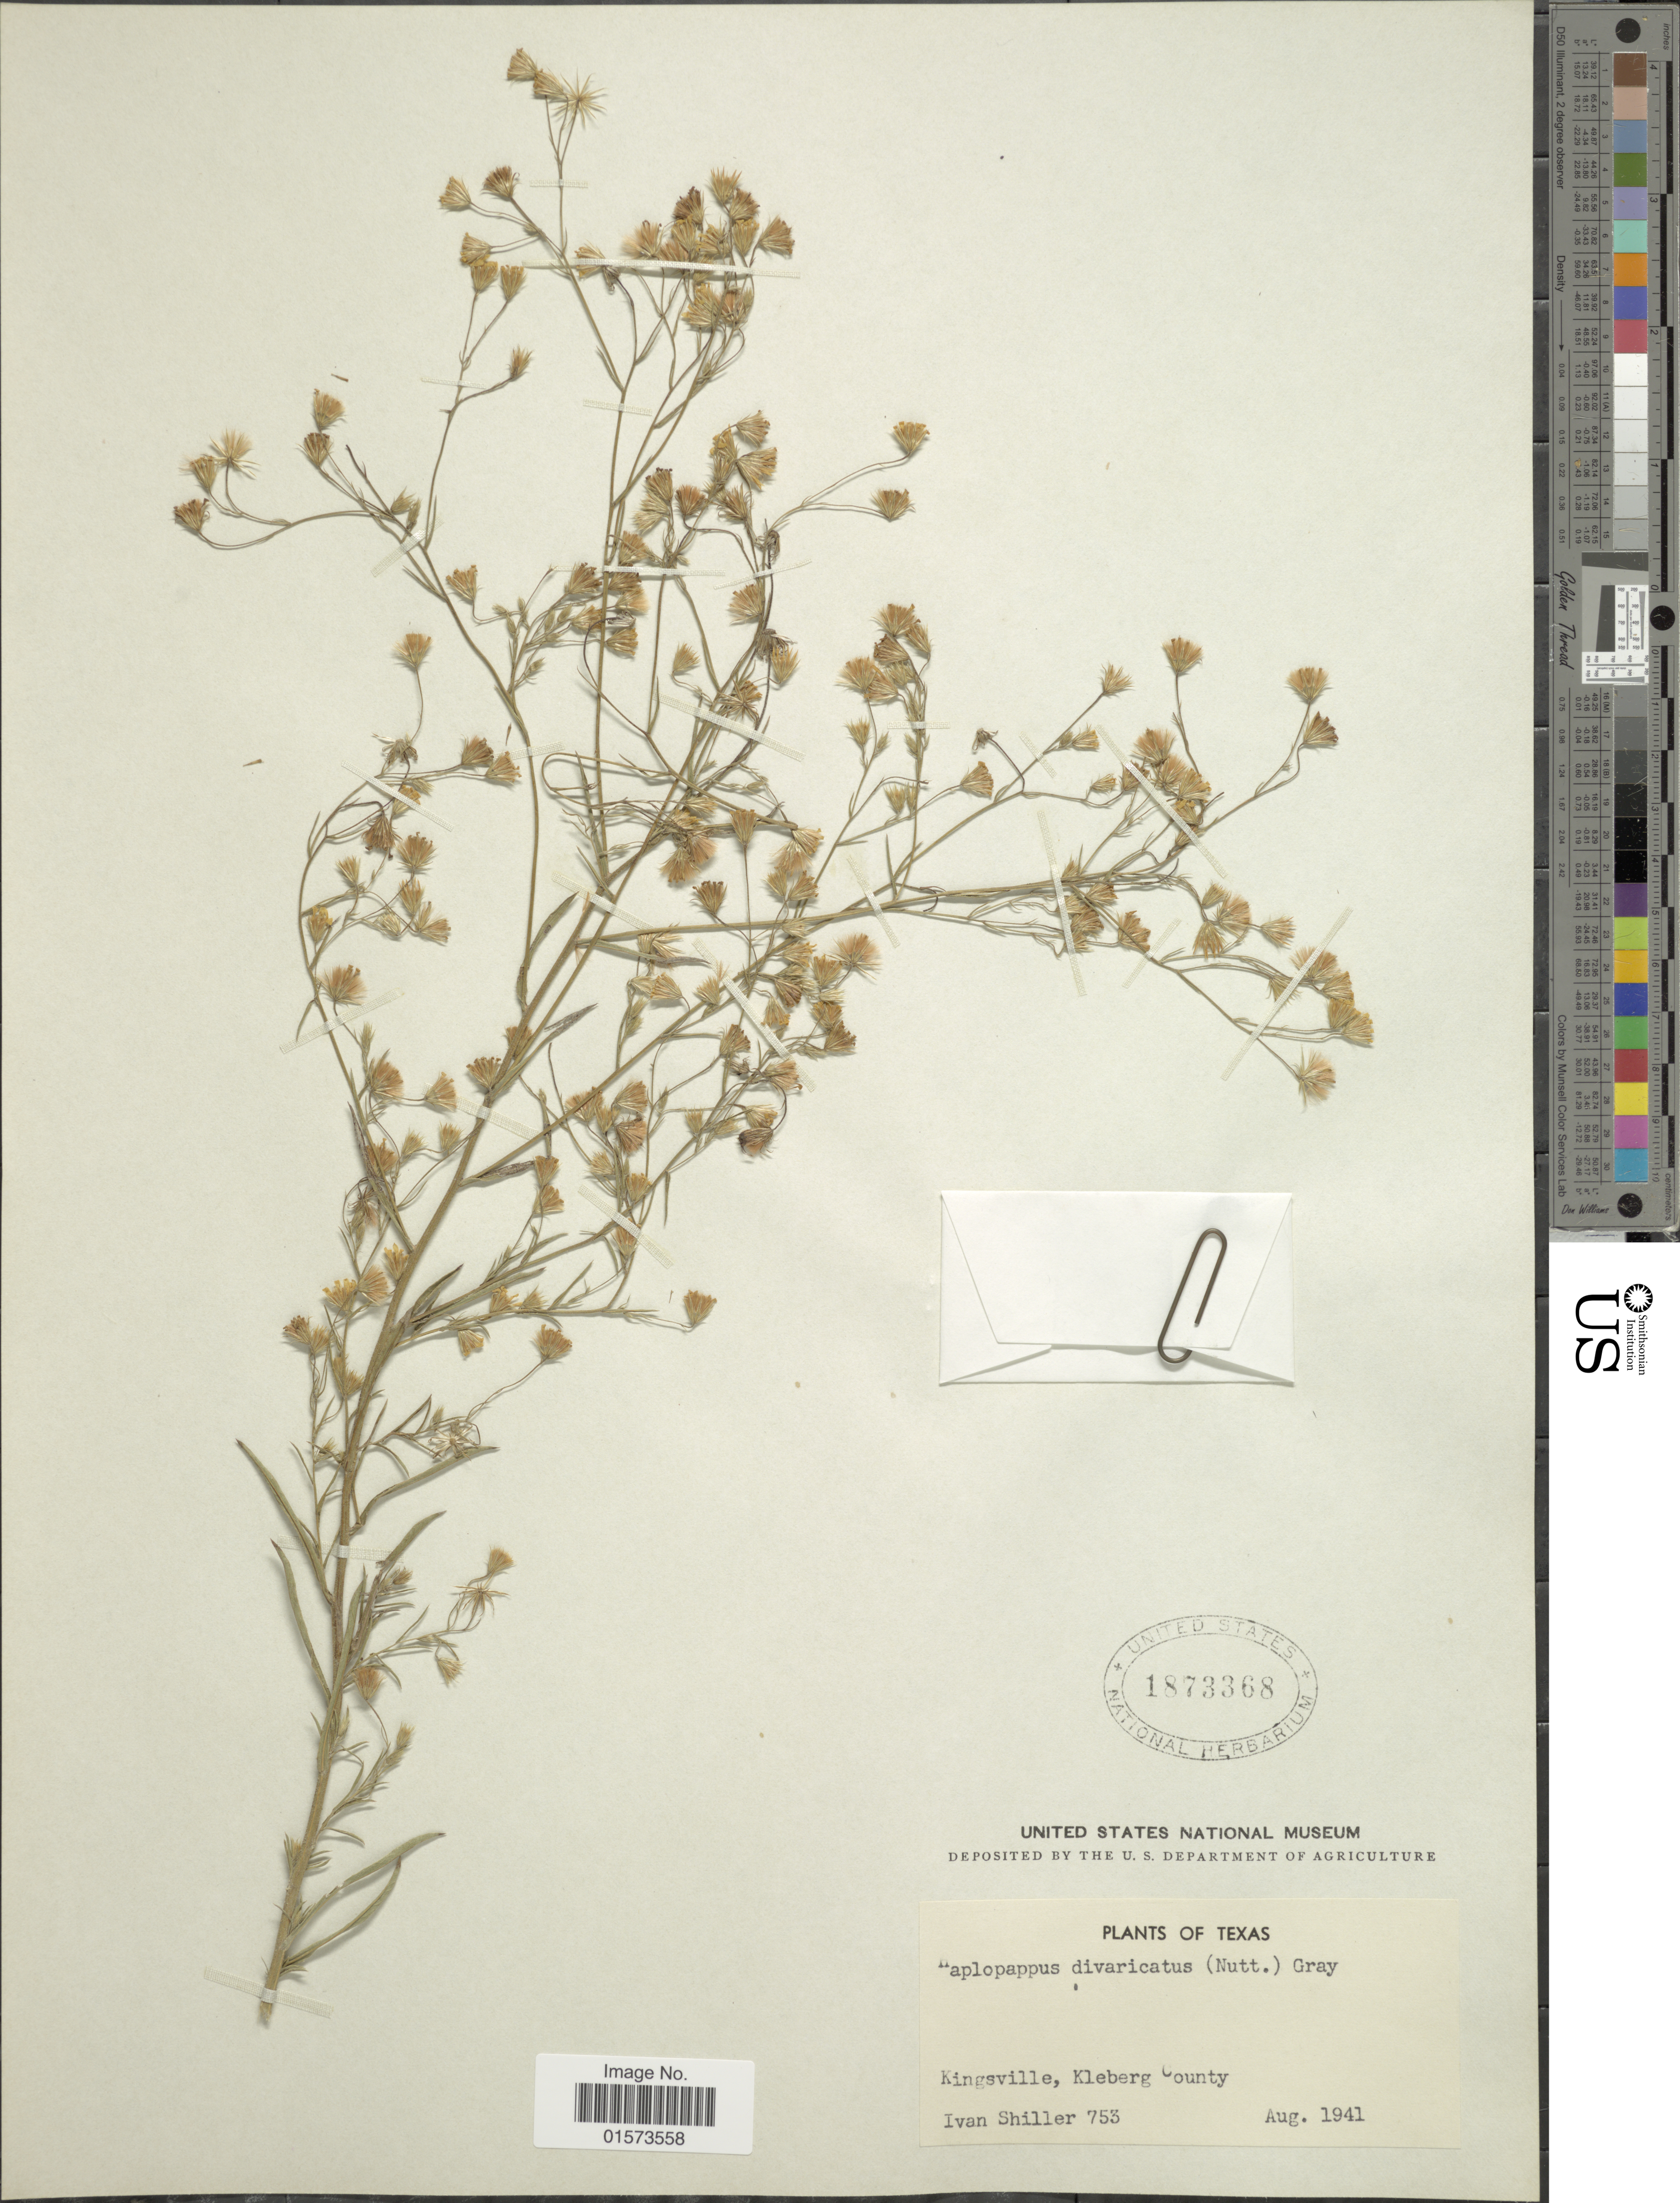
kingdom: Plantae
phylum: Tracheophyta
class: Magnoliopsida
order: Asterales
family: Asteraceae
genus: Croptilon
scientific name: Croptilon divaricatum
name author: (Nutt.) Raf.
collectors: I. Shiller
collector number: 753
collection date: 1941-08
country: United States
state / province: Texas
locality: Kingsville, Kleberg County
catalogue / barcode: US 1873368